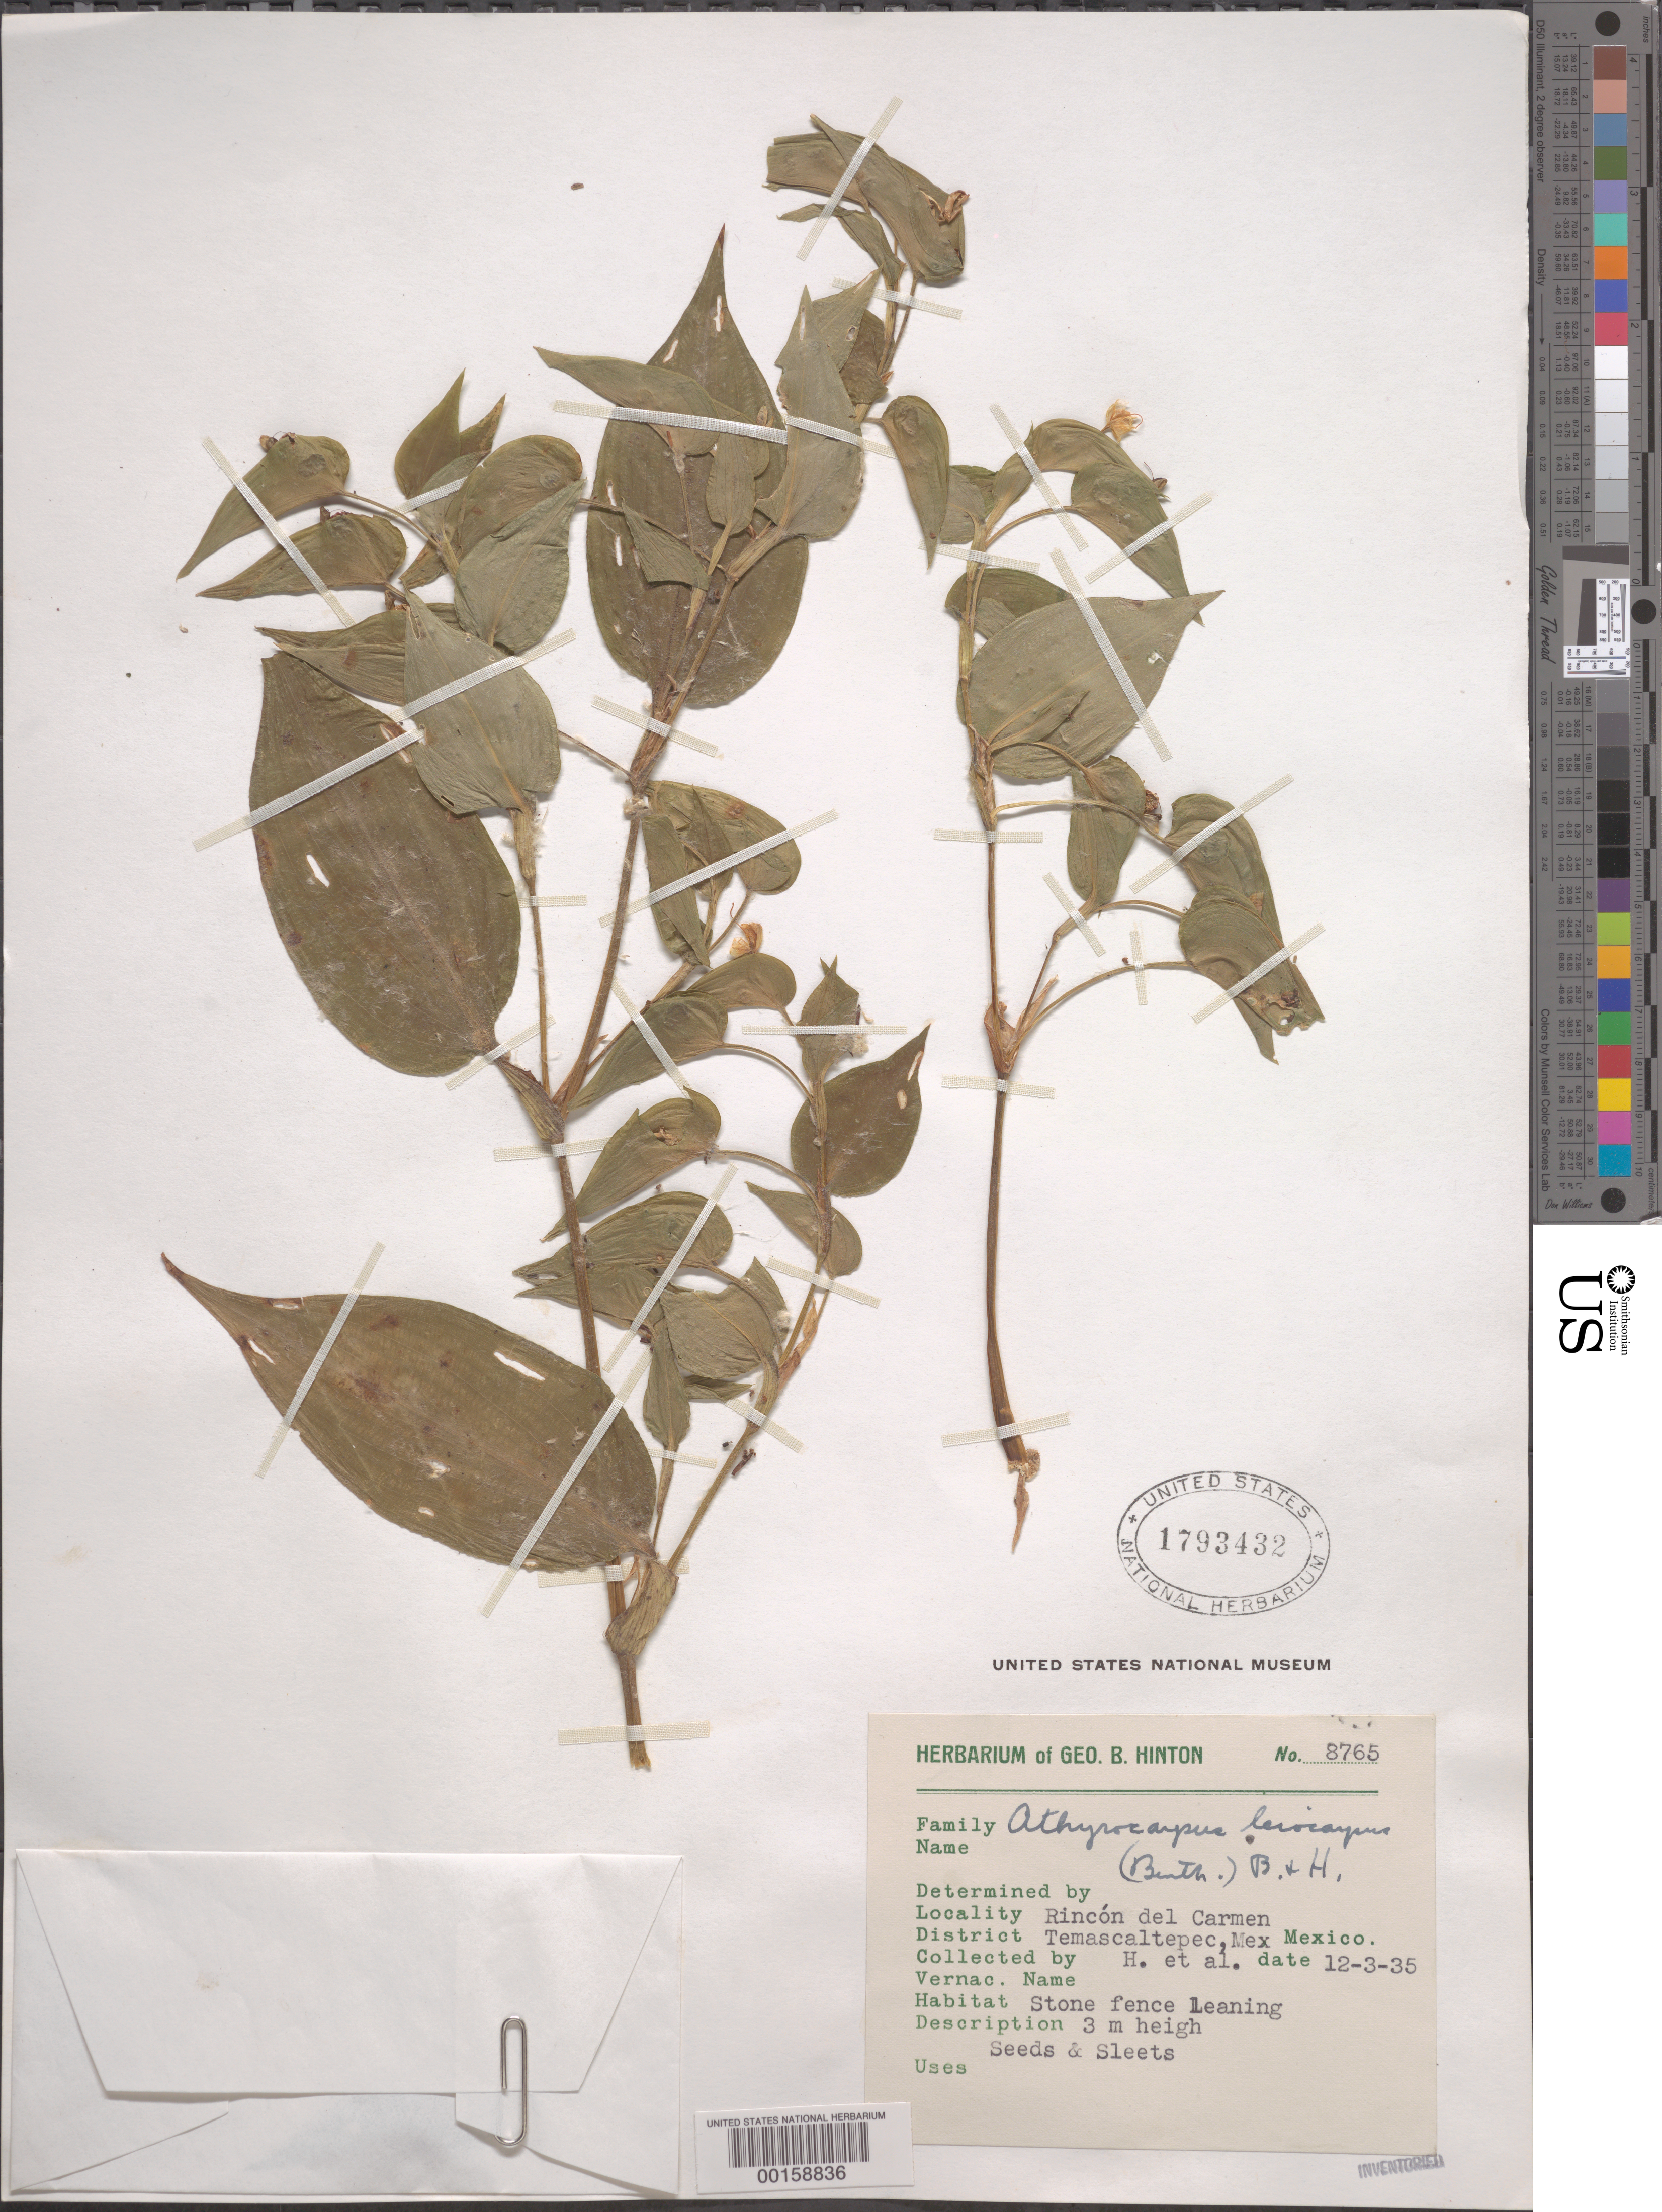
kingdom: Plantae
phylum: Tracheophyta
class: Liliopsida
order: Commelinales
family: Commelinaceae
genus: Commelina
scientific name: Commelina leiocarpa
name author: Benth.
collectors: G. B. Hinton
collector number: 8765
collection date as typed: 03 Dec 1935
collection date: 1935-12-03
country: Mexico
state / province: México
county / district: Temascaltepec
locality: Rincon del Carmen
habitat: Along stone fence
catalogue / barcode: US 1793432